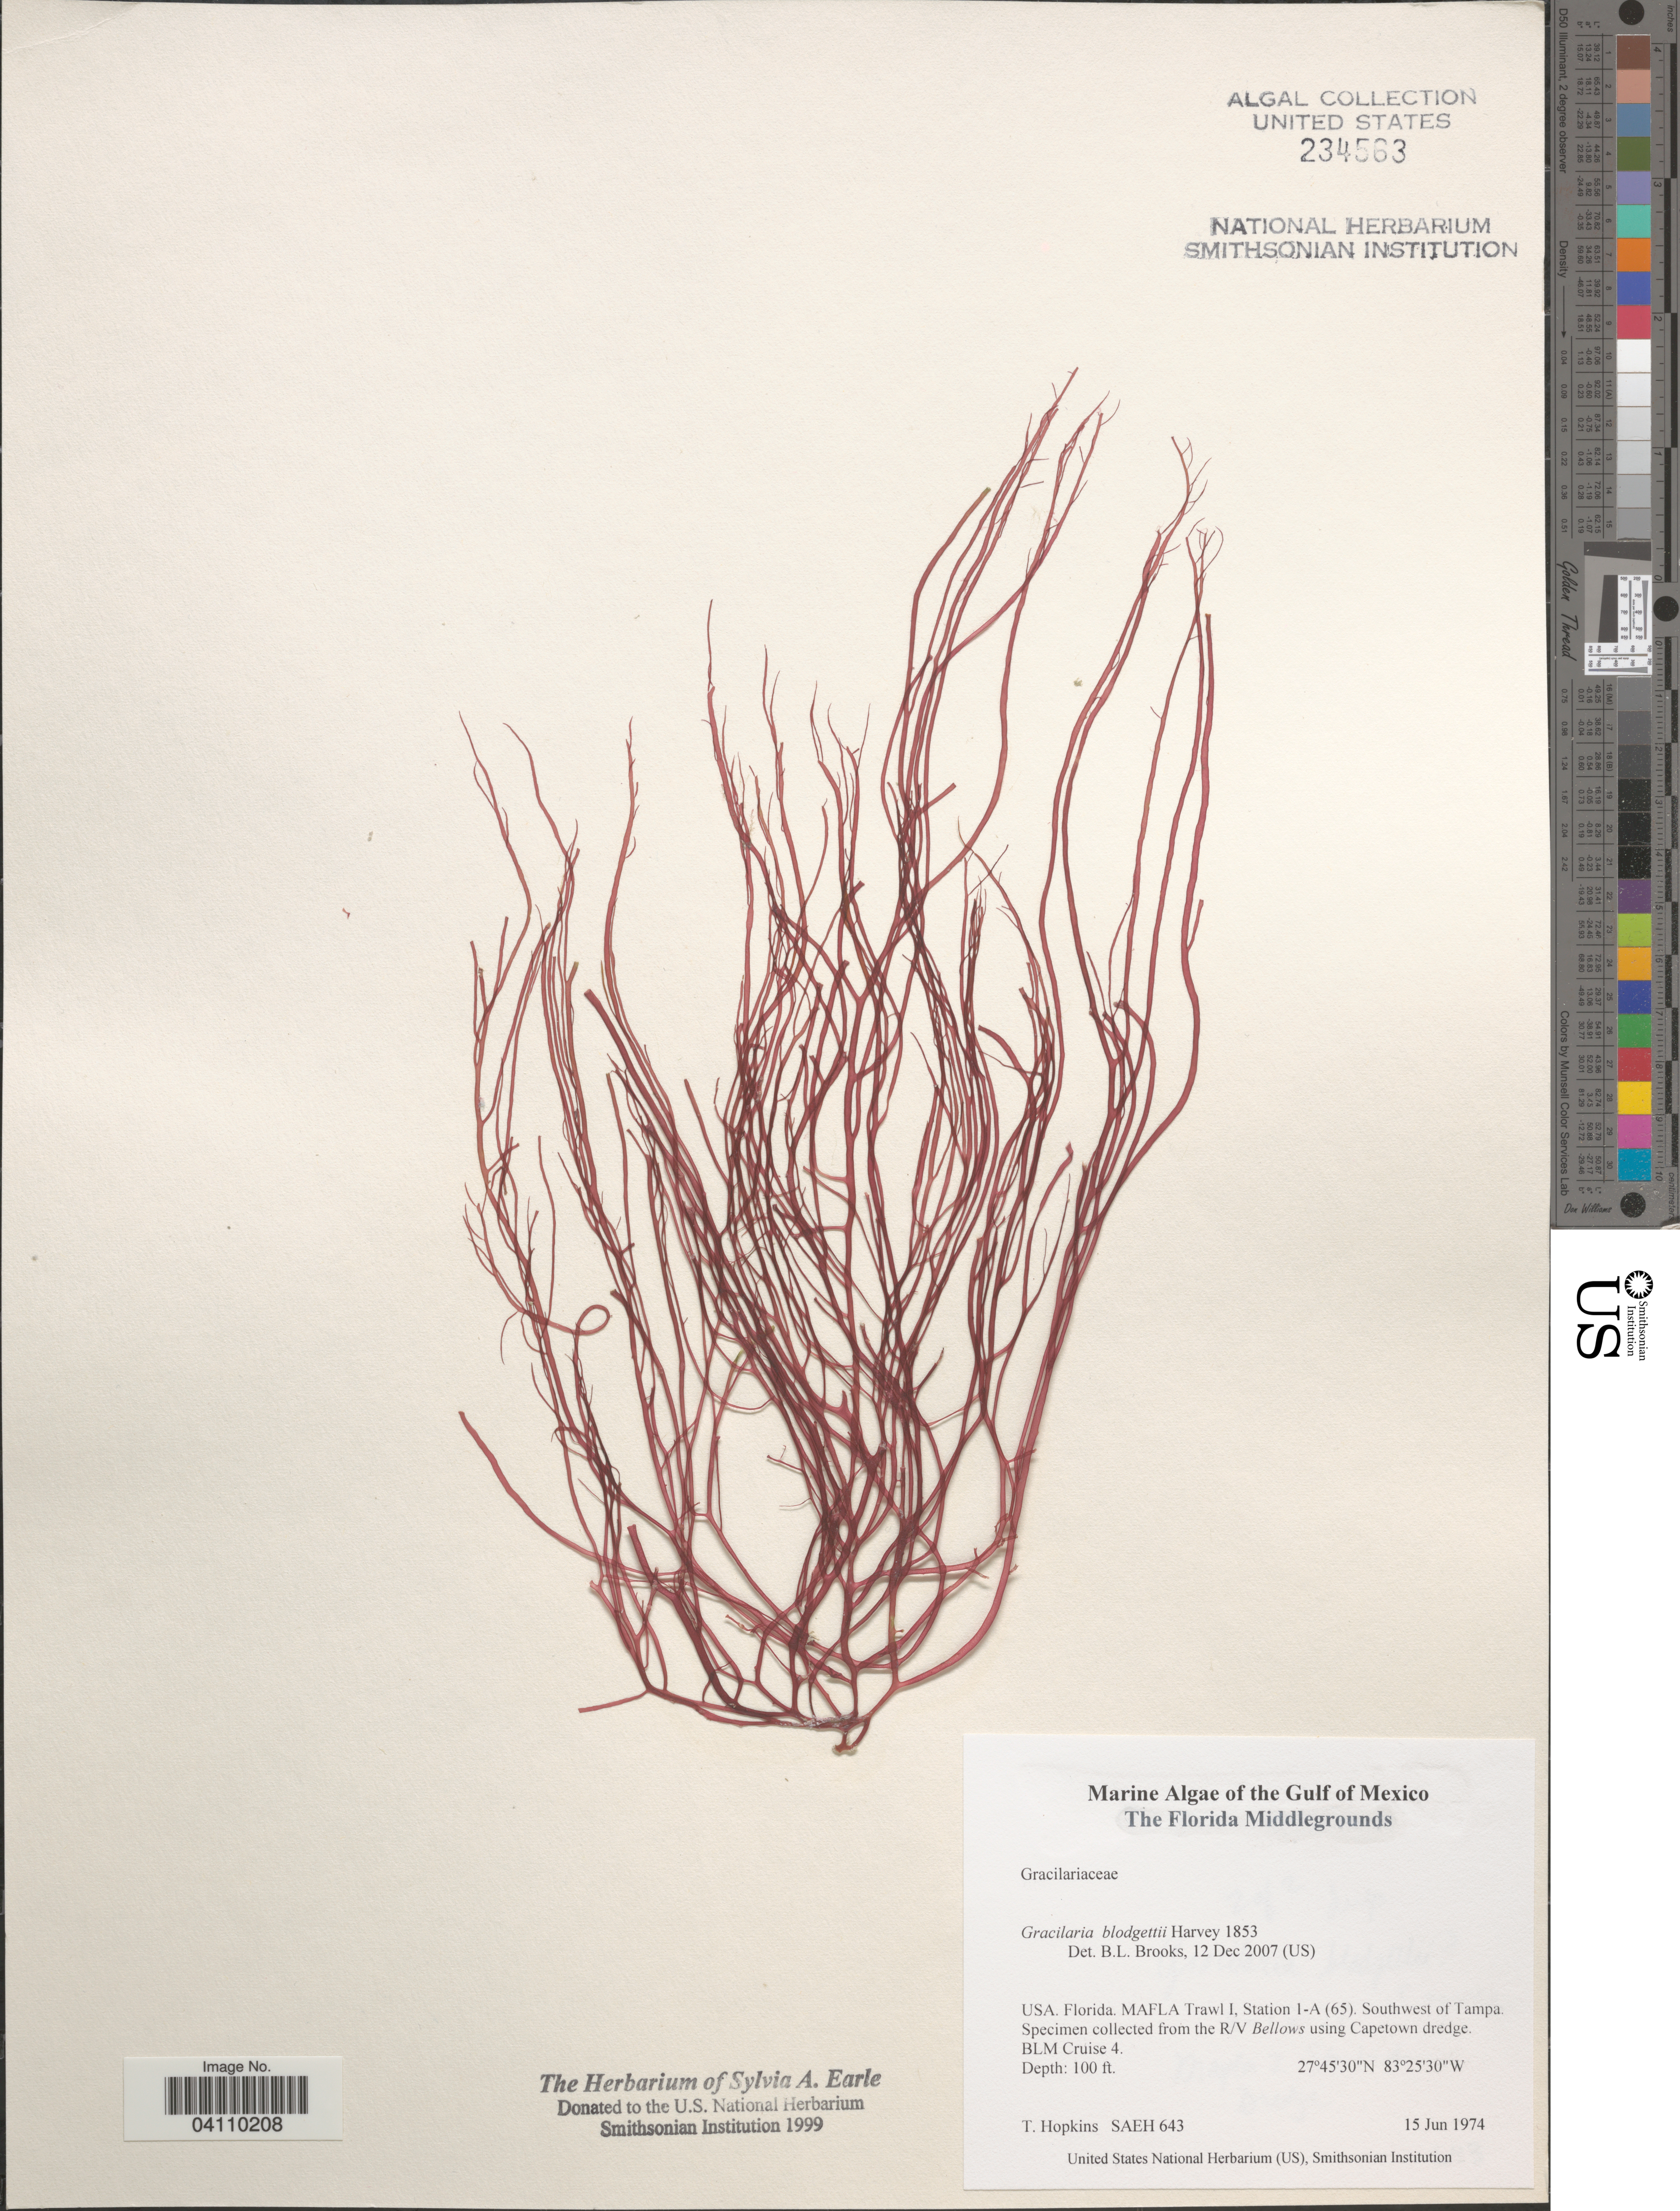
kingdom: Plantae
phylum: Rhodophyta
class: Florideophyceae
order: Gracilariales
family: Gracilariaceae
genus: Gracilaria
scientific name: Gracilaria blodgettii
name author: Harv.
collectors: T. Hopkins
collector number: SAEH643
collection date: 1974-06-15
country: United States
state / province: Florida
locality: The Gulf of Mexico. The Florida Middlegrounds. MAFLA Trawl I, Station 1-A (65). Southwest of Tampa. The R/V Bellows using Capetown dredge. BLM Cruise 4.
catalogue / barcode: US 234563